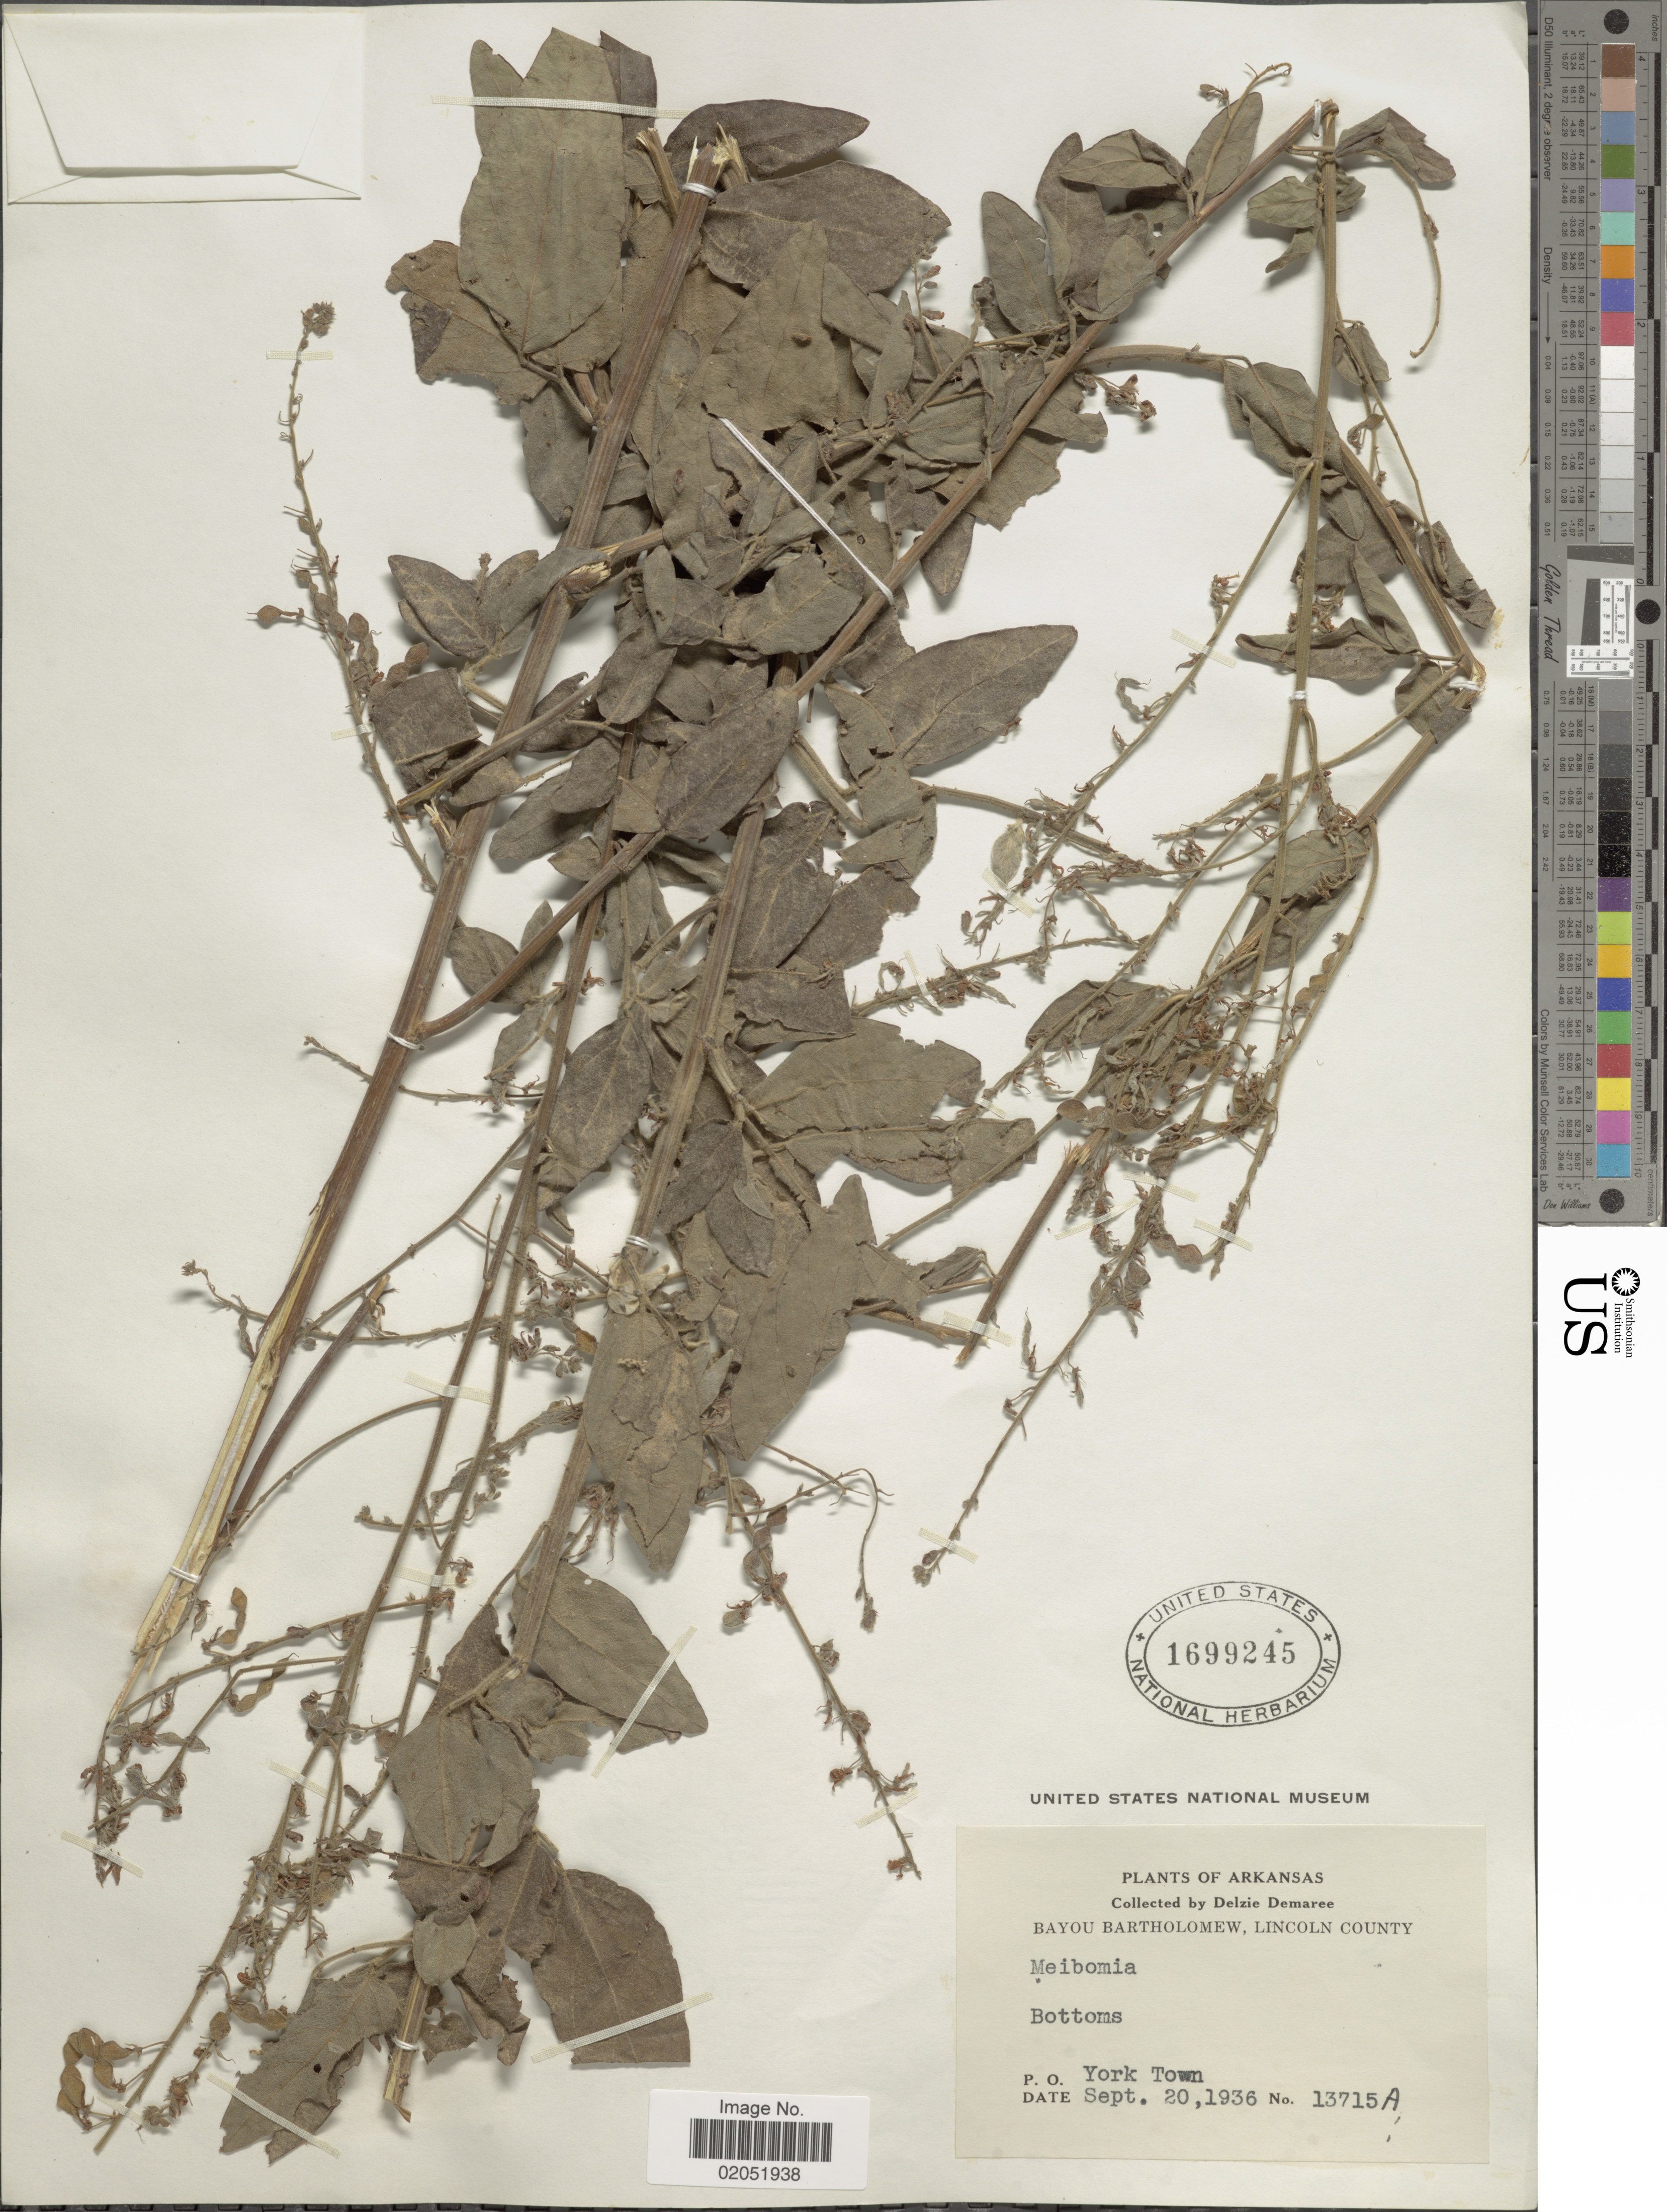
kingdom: Plantae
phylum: Tracheophyta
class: Magnoliopsida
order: Fabales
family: Fabaceae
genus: Desmodium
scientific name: Desmodium sp.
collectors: D. Demaree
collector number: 13715A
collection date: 1936-09-20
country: United States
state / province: Arkansas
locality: Arkansas, Bayou Bartholomew, Lincoln County. P.O. York Town.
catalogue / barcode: US 1699245